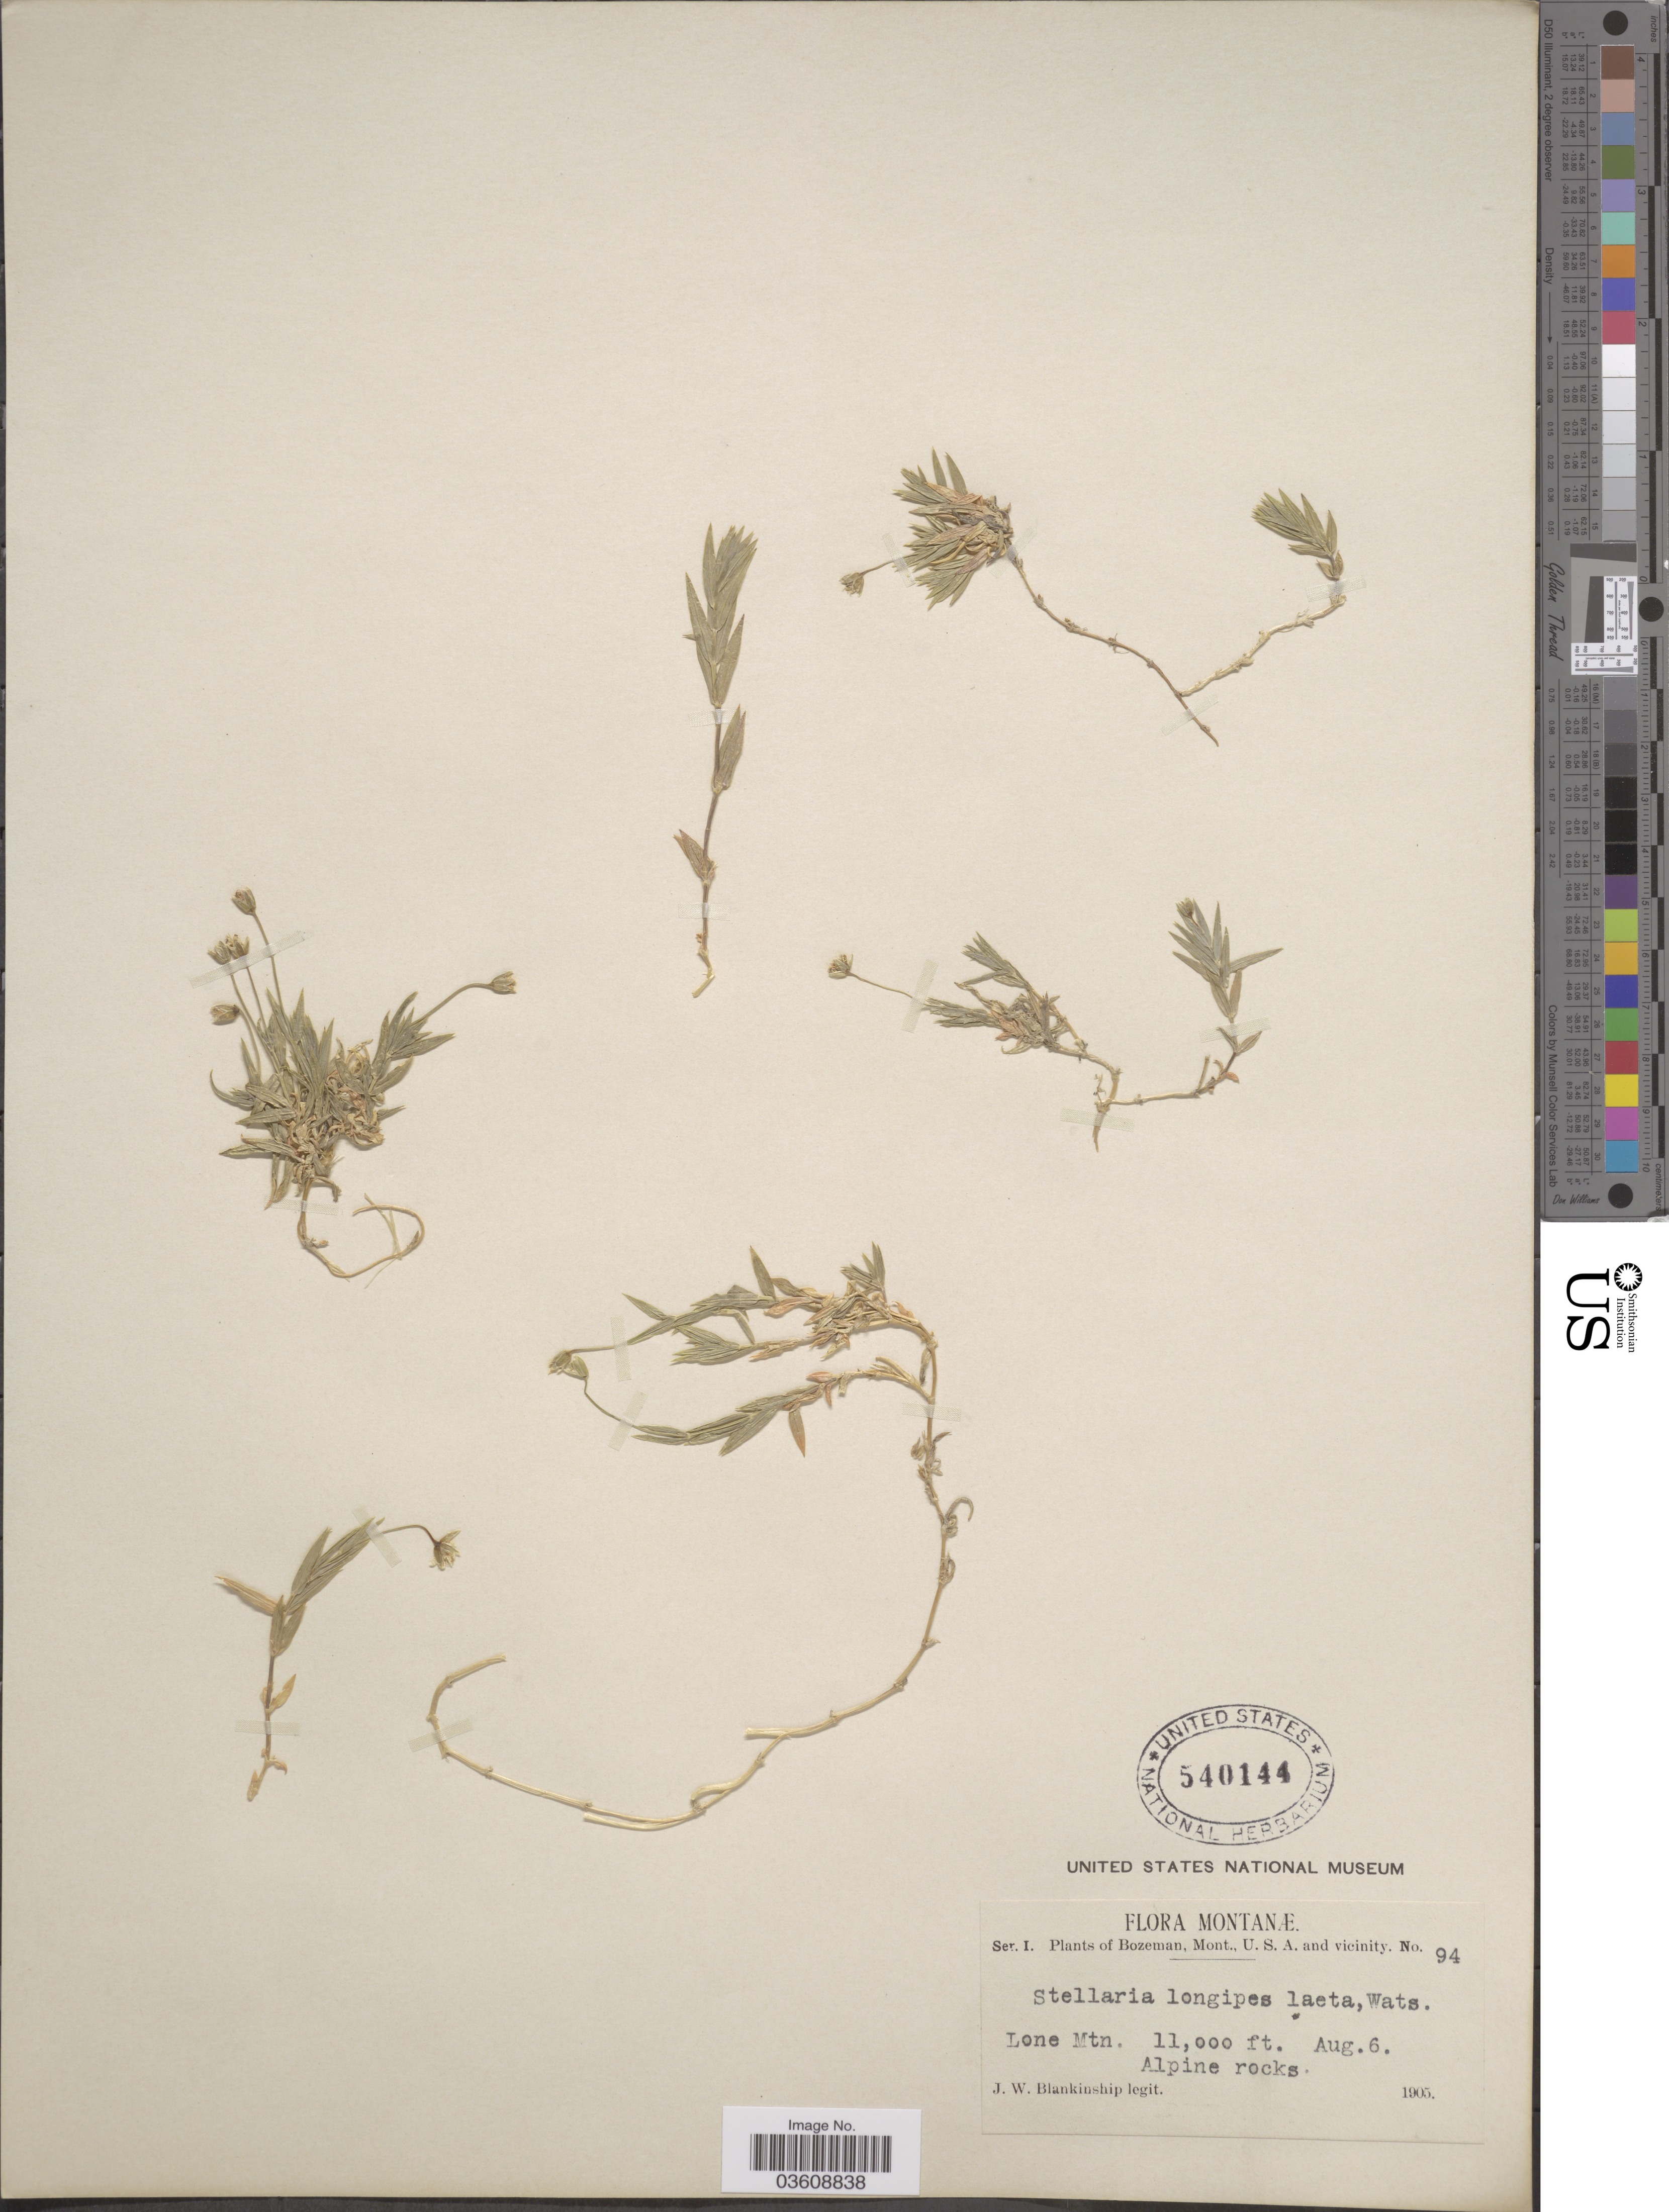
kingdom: Plantae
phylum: Tracheophyta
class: Magnoliopsida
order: Caryophyllales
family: Caryophyllaceae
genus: Stellaria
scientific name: Stellaria longipes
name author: Goldie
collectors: J. W. Blankinship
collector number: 94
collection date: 1905-08-06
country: United States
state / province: Montana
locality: Bozeman, and vicinity. Lone Mtn.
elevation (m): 3353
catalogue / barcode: US 540144